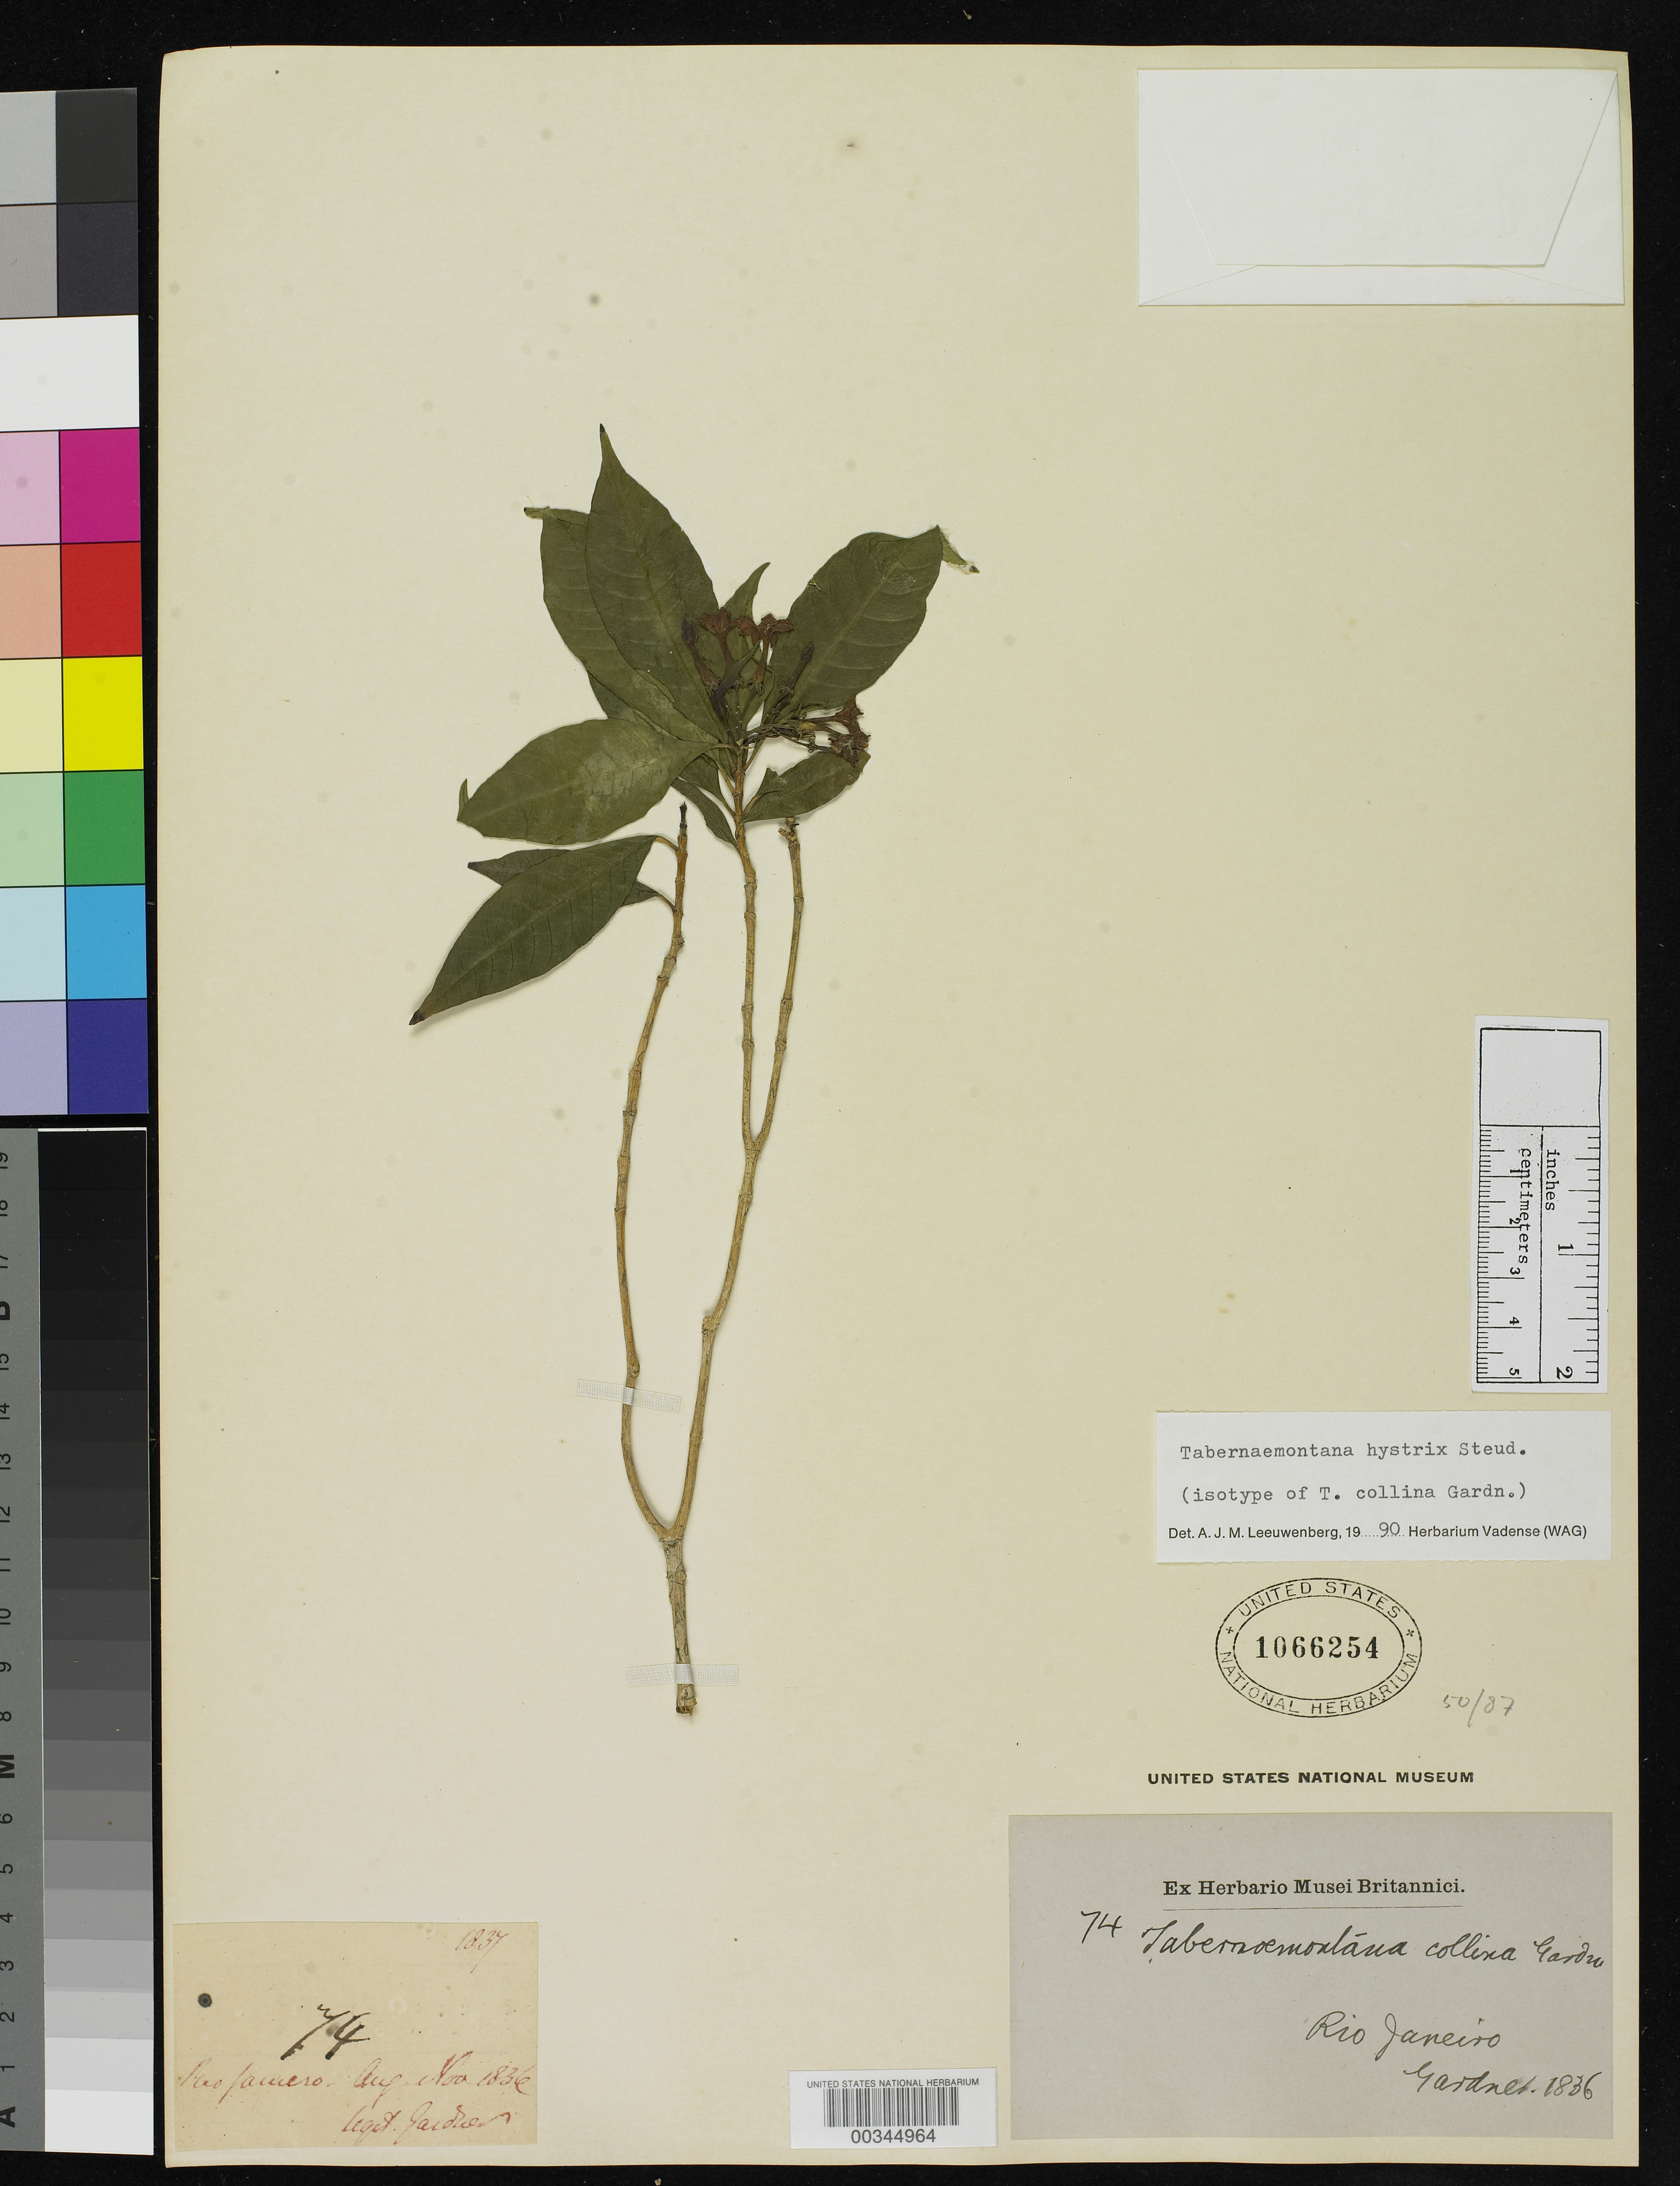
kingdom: Plantae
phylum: Tracheophyta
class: Magnoliopsida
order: Gentianales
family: Apocynaceae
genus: Tabernaemontana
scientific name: Tabernaemontana collina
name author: Gardner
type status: Isotype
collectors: G. Gardner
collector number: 74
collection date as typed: Aug 1836 to -- Nov 1836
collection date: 1836-08/1836-11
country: Brazil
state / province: Rio de Janeiro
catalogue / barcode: US 1066254